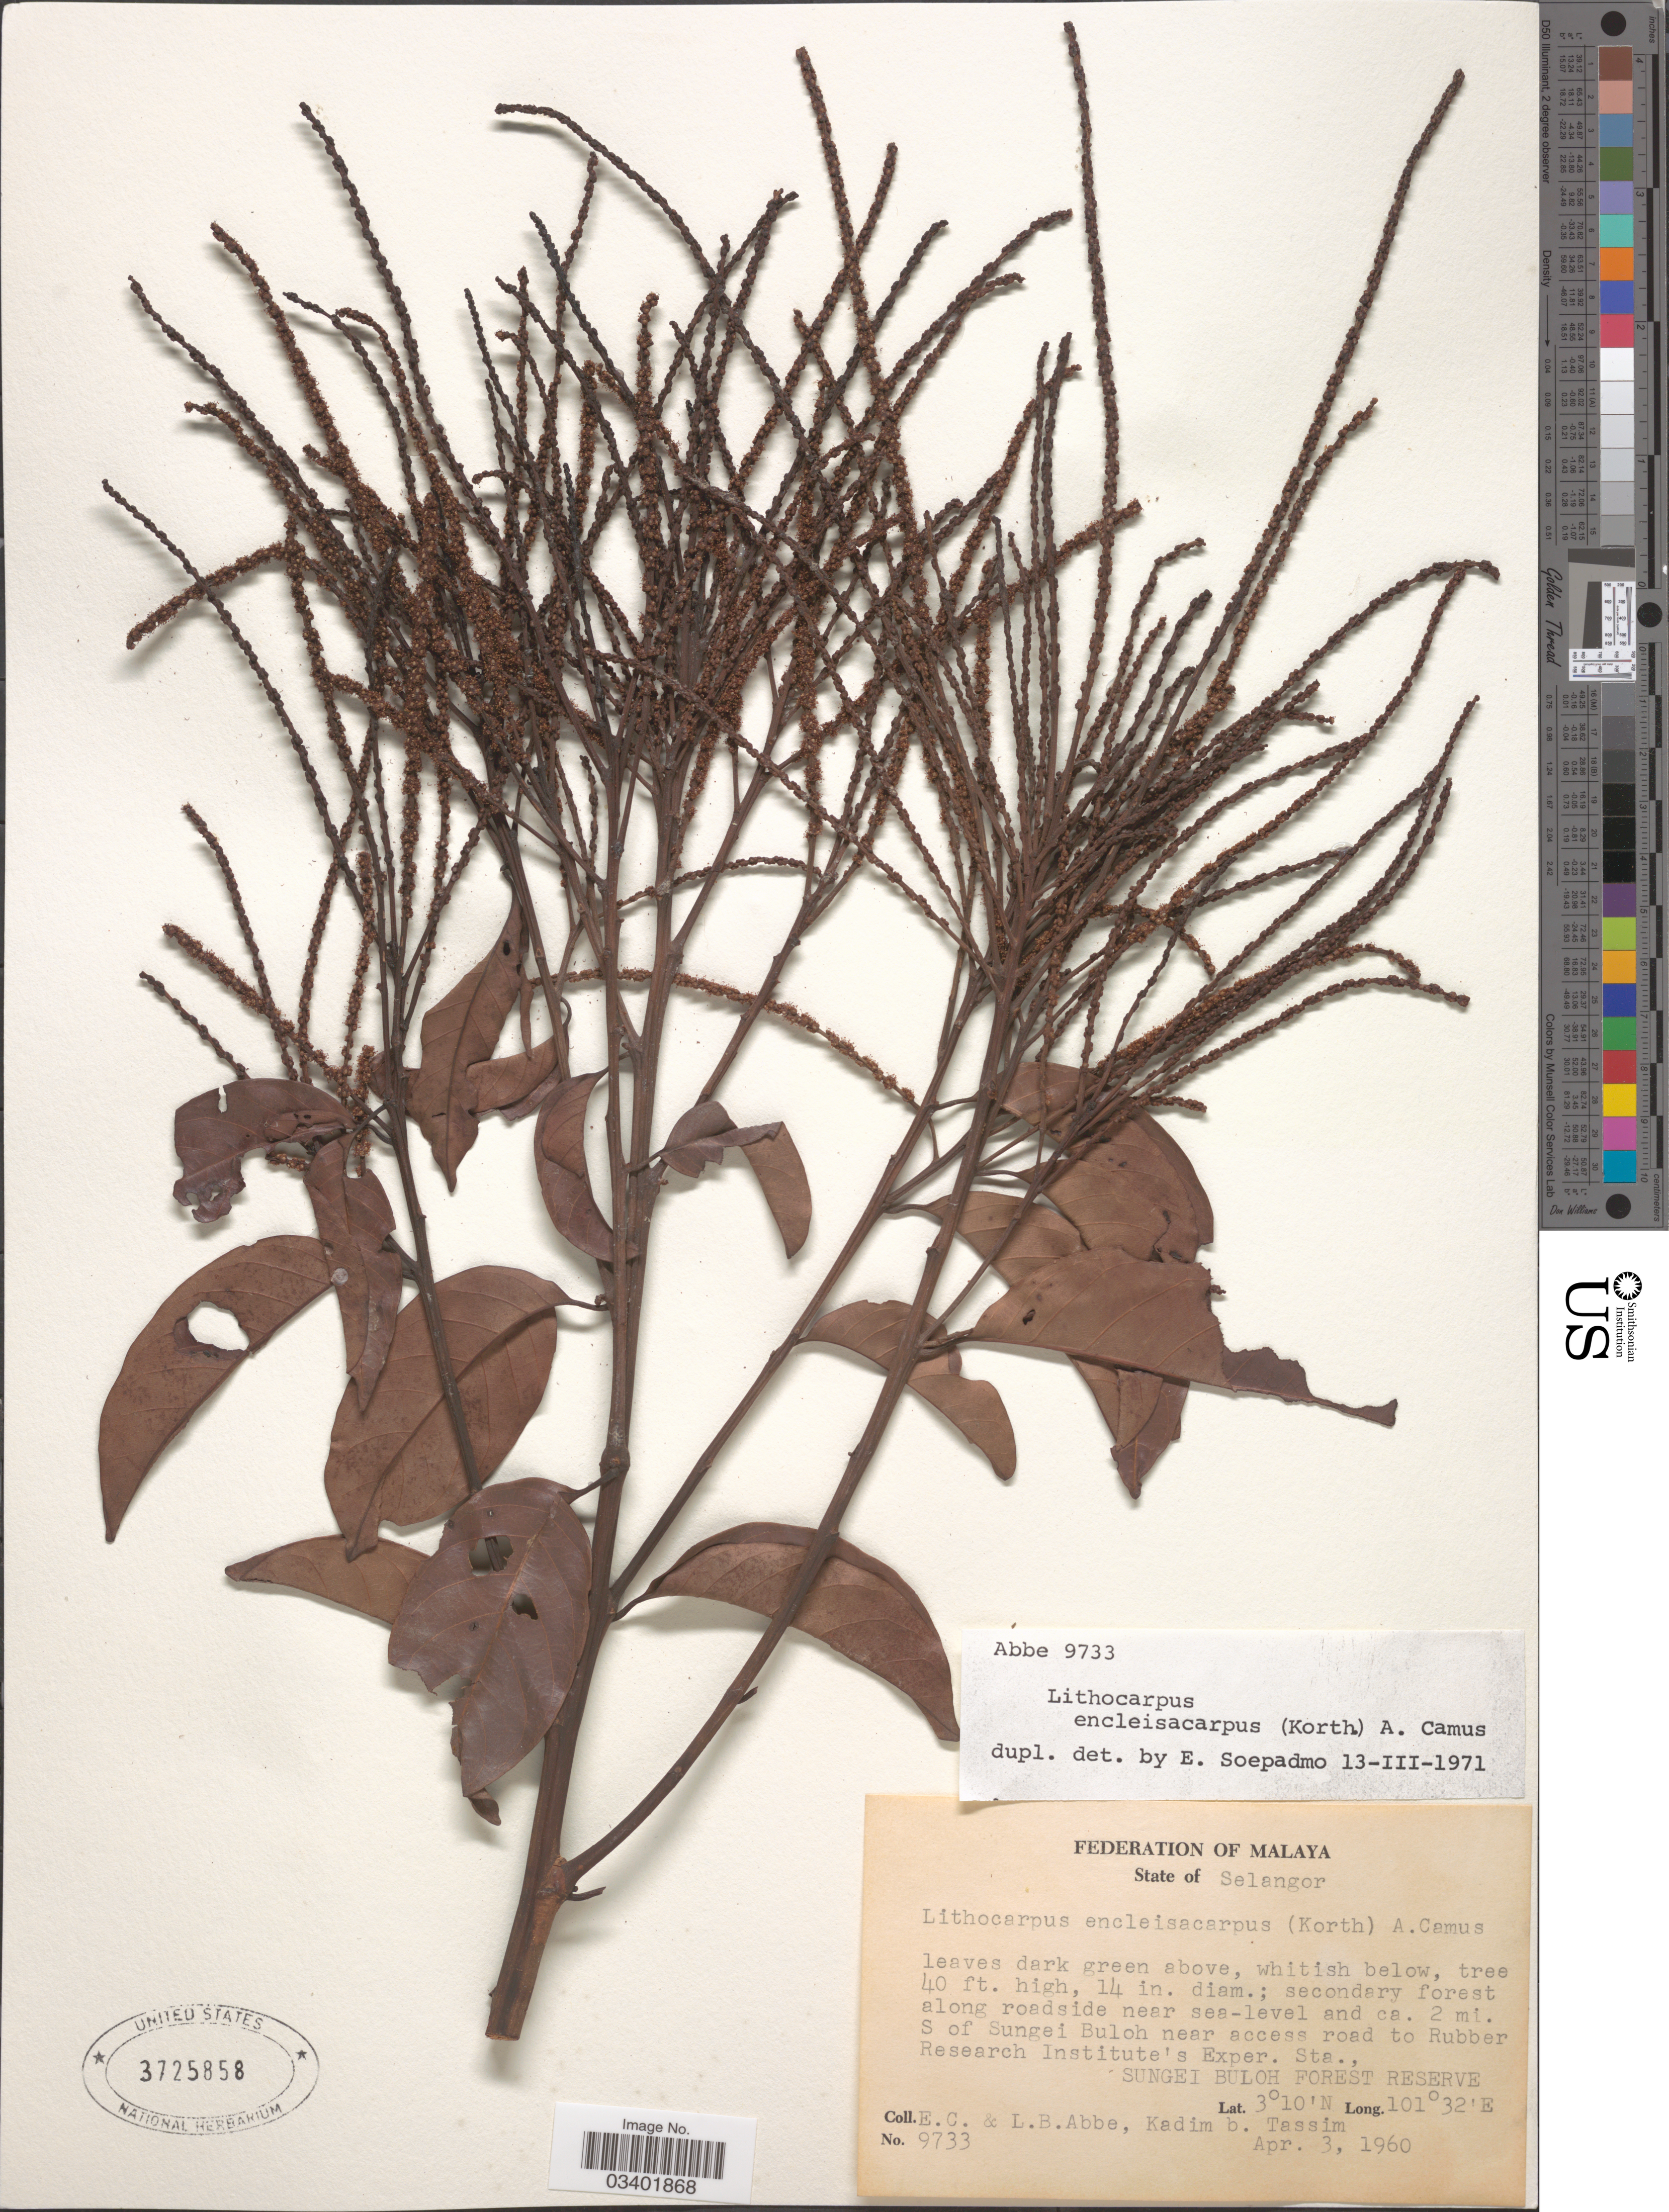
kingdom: Plantae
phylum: Tracheophyta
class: Magnoliopsida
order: Fagales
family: Fagaceae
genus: Lithocarpus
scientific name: Lithocarpus encleisocarpus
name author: (Korth.) A. Camus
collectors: E. C. Abbe, L. B. Abbe & K. Tassim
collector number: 9733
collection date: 1960-04-03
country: Malaysia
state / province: Selangor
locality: Federation of Malaya. Along roadside near sea-level and ca. 2 mi. S of Sungei Buloh near access road to Rubber Research Institute's Exper. Sta., Sungei Buloh Forest Reserve.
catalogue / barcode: US 3725858